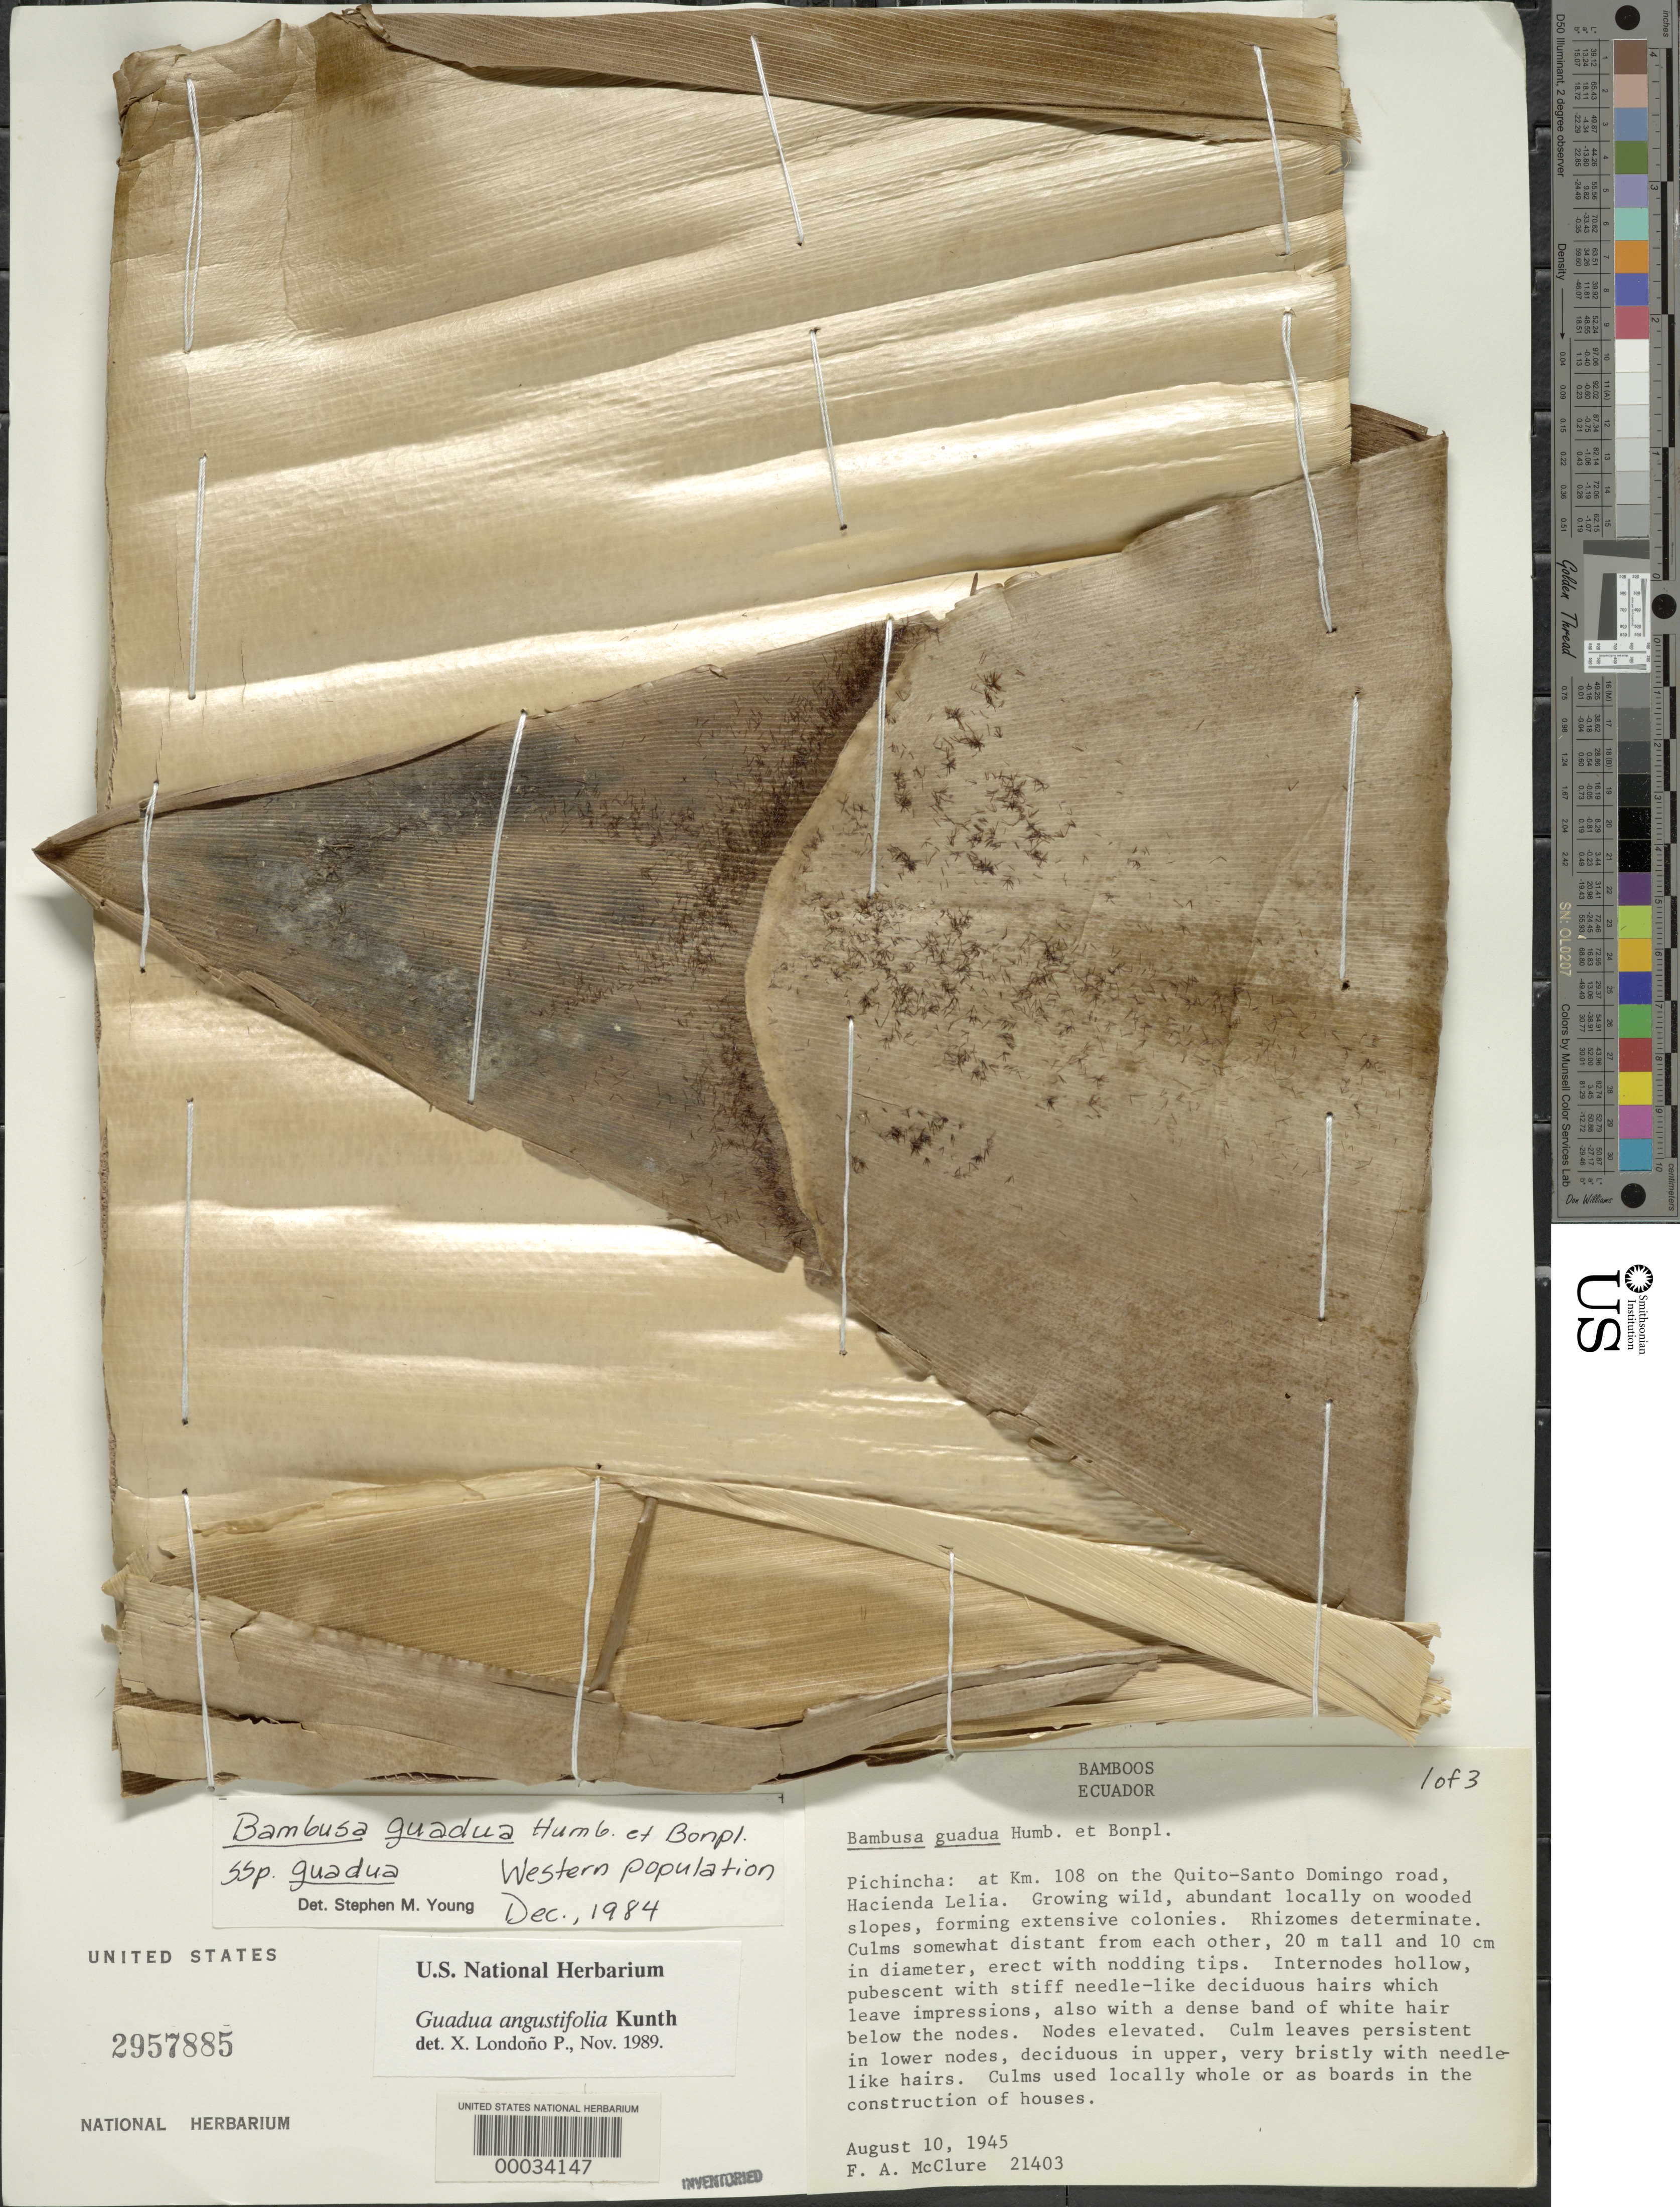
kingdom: Plantae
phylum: Tracheophyta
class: Liliopsida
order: Poales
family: Poaceae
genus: Guadua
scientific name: Guadua angustifolia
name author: Kunth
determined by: Londoño, X., (TULV), Jardin Botanico "Juan Maria Cespedes"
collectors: F. A. McClure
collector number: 21403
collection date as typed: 10 Aug 1945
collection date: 1945-08-10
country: Ecuador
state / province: Pichincha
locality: Km.108, quito-Santo Domingo road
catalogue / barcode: US 2957885